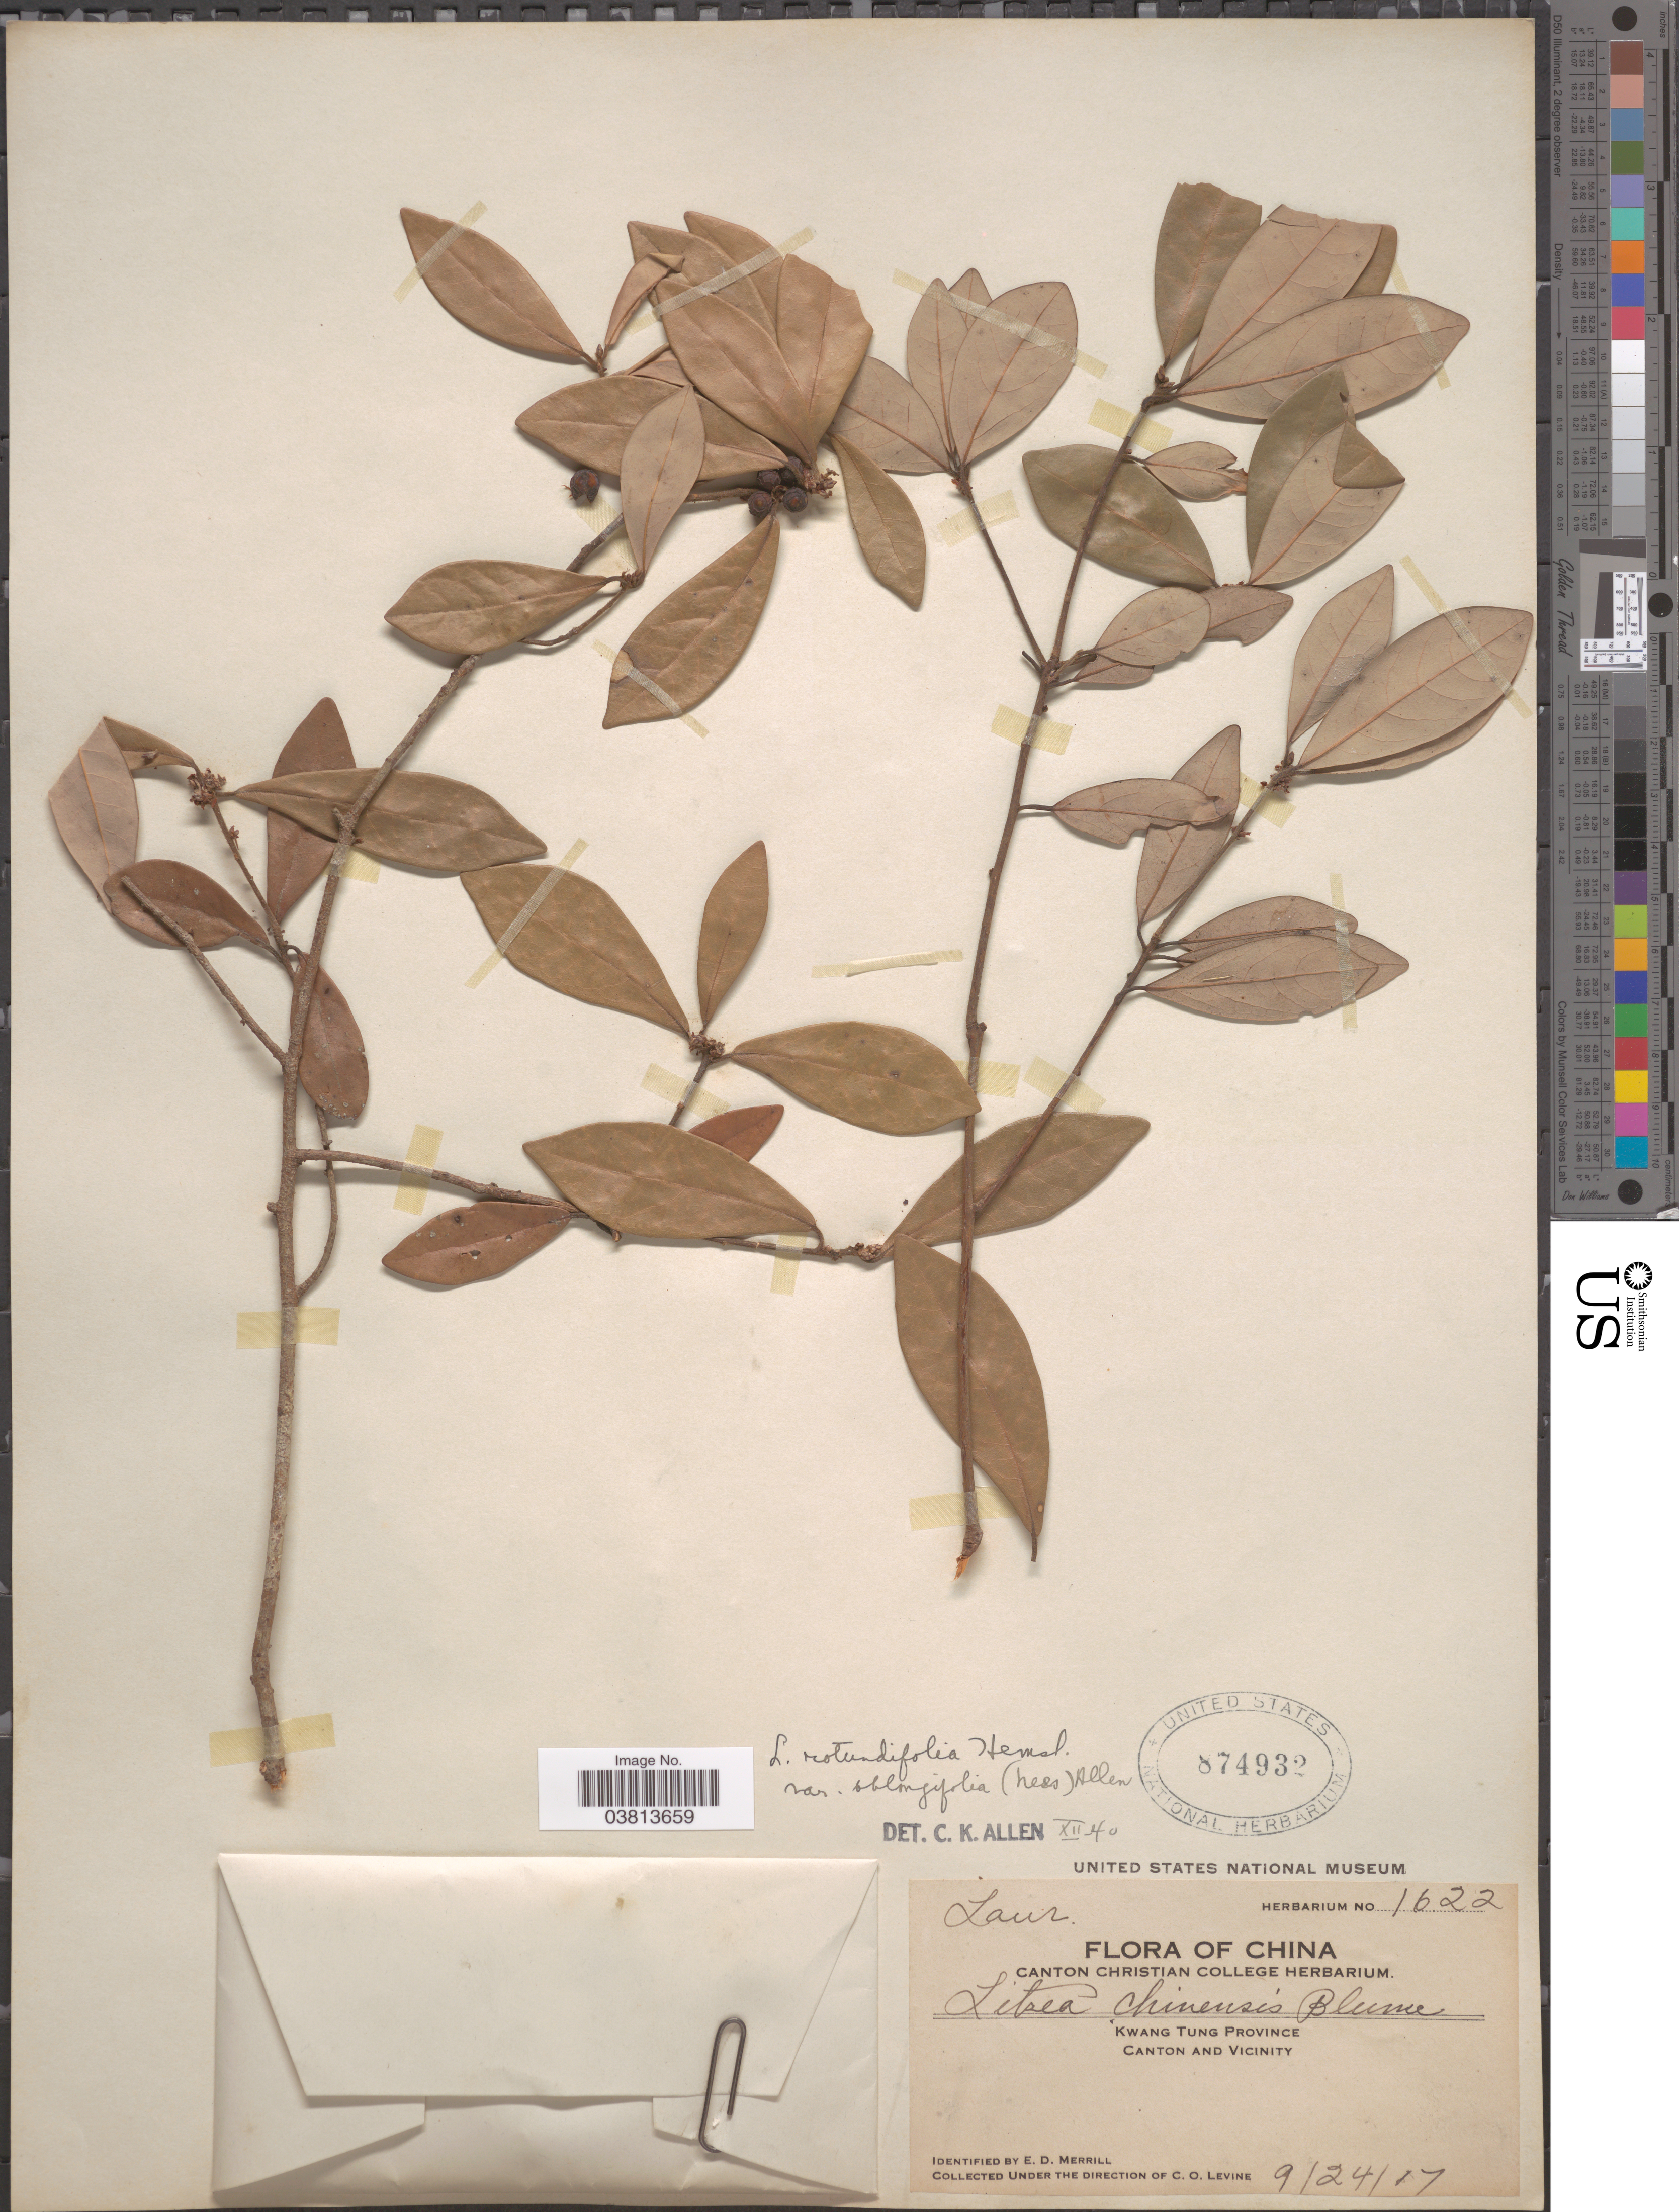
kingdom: Plantae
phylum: Tracheophyta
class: Magnoliopsida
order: Laurales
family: Lauraceae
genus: Litsea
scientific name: Litsea rotundifolia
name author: Hemsl.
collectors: C. O. Levine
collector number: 1622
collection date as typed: Transcribed d/m/y: 24/9/17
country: China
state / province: Guangdong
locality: Kwang Tung Province. Canton and Vicinity.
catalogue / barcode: US 874932